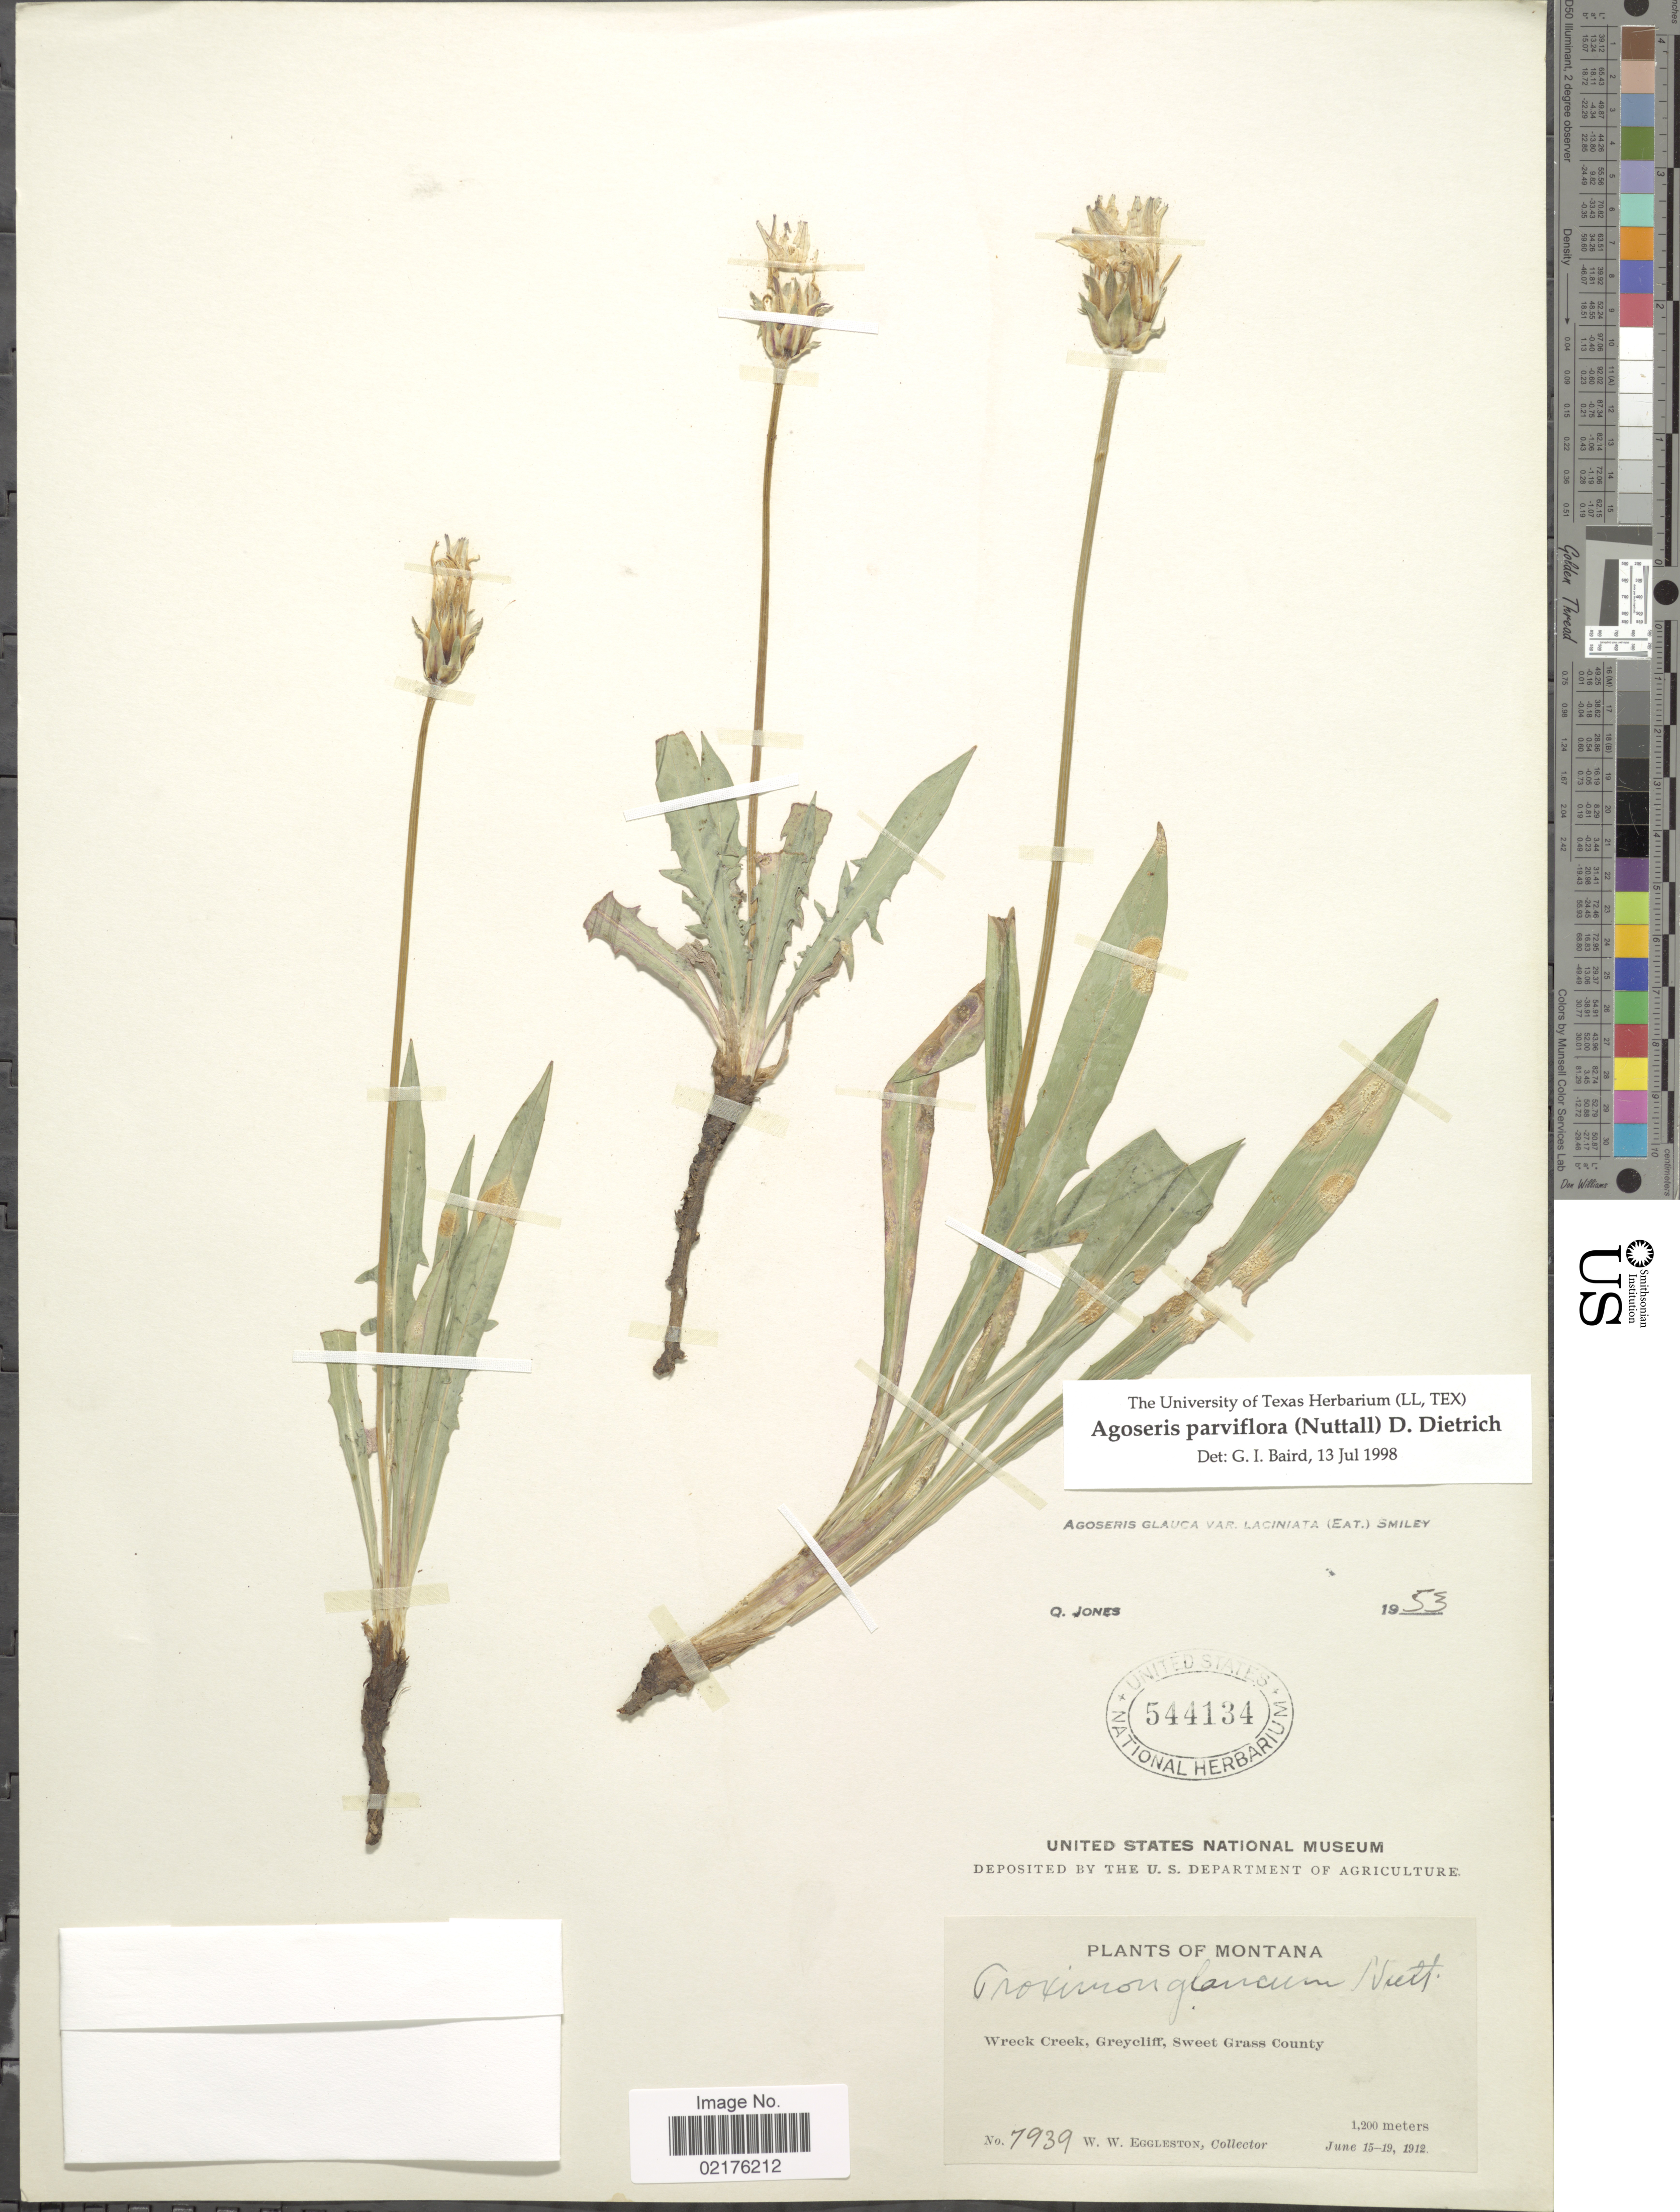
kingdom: Plantae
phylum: Tracheophyta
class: Magnoliopsida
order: Asterales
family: Asteraceae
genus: Agoseris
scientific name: Agoseris parviflora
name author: (Nutt.) D. Dietr.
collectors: W. W. Eggleston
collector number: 7939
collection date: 1912-06-15/1912-06-19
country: United States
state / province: Montana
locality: Wreck Creek, Greycliff, Sweet Grass County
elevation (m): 1200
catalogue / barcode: US 544134